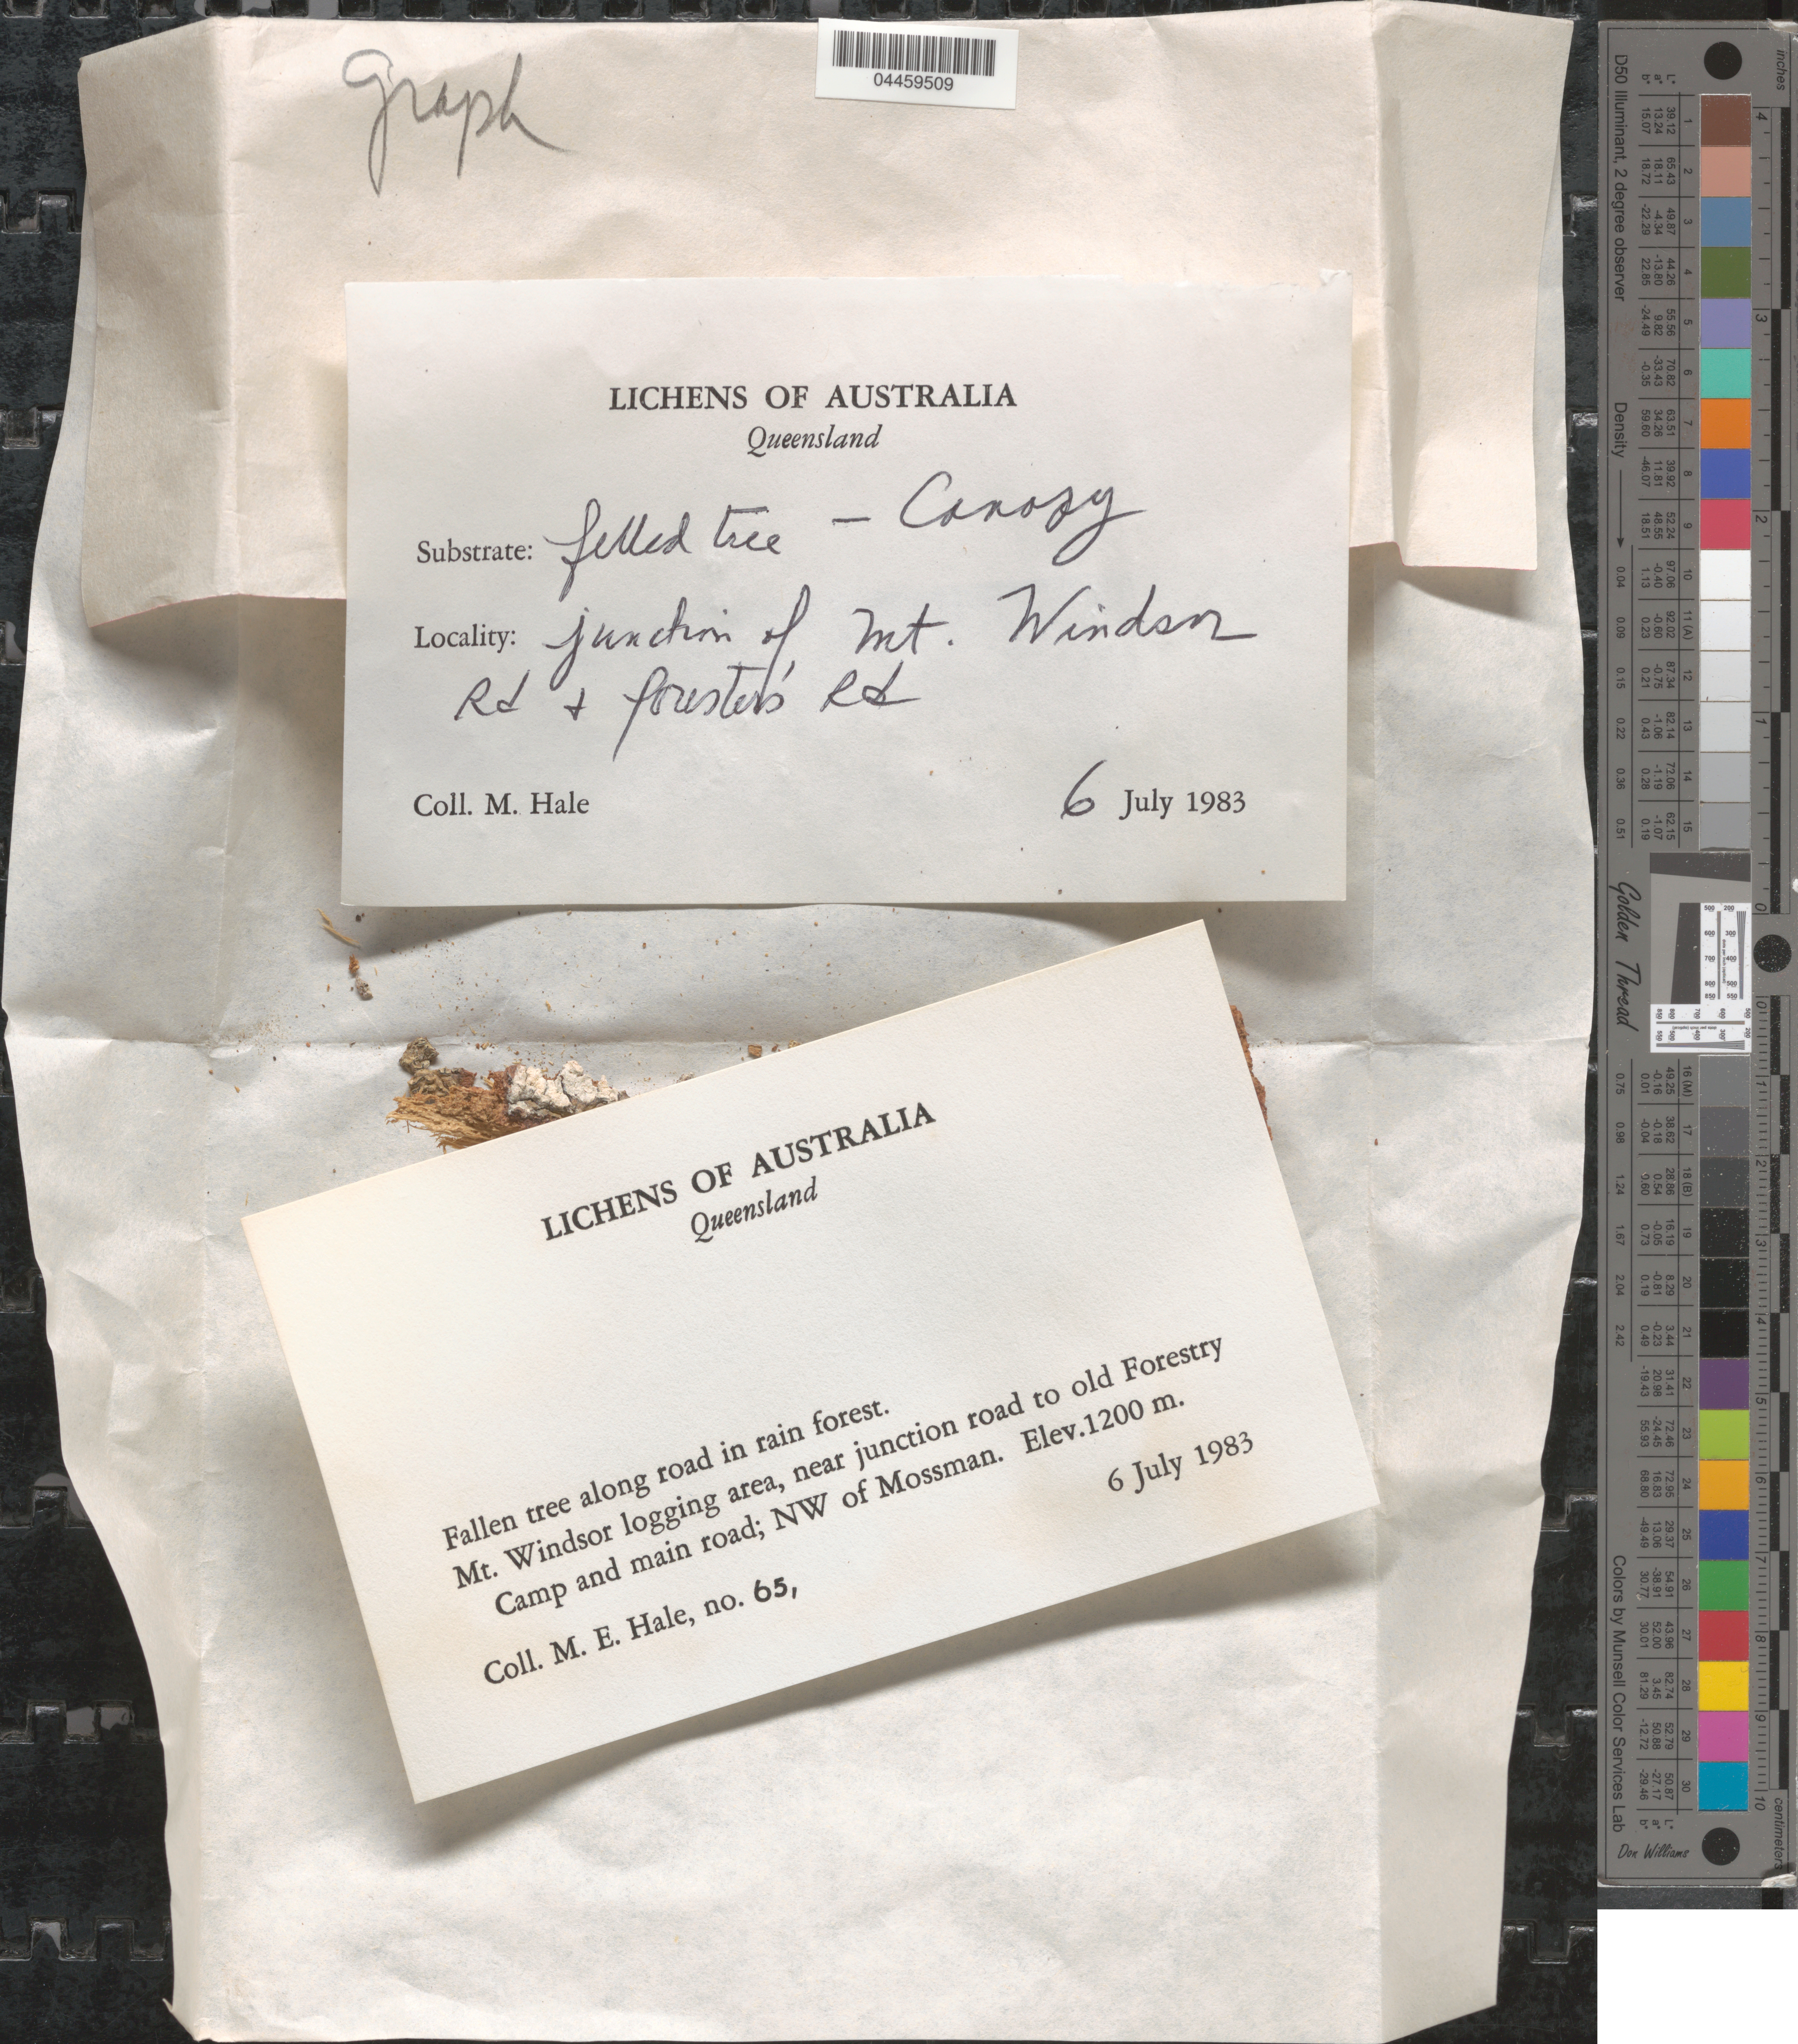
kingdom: Fungi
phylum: Ascomycota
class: Lecanoromycetes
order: Ostropales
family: Graphidaceae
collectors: M. Hale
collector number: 65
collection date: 1983-07-06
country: Australia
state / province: Queensland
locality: Fallen tree along road in rain forest. Mt. Windsor logging area, near junction road to old Forestry Camp and main road; NW of Mossman.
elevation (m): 1200